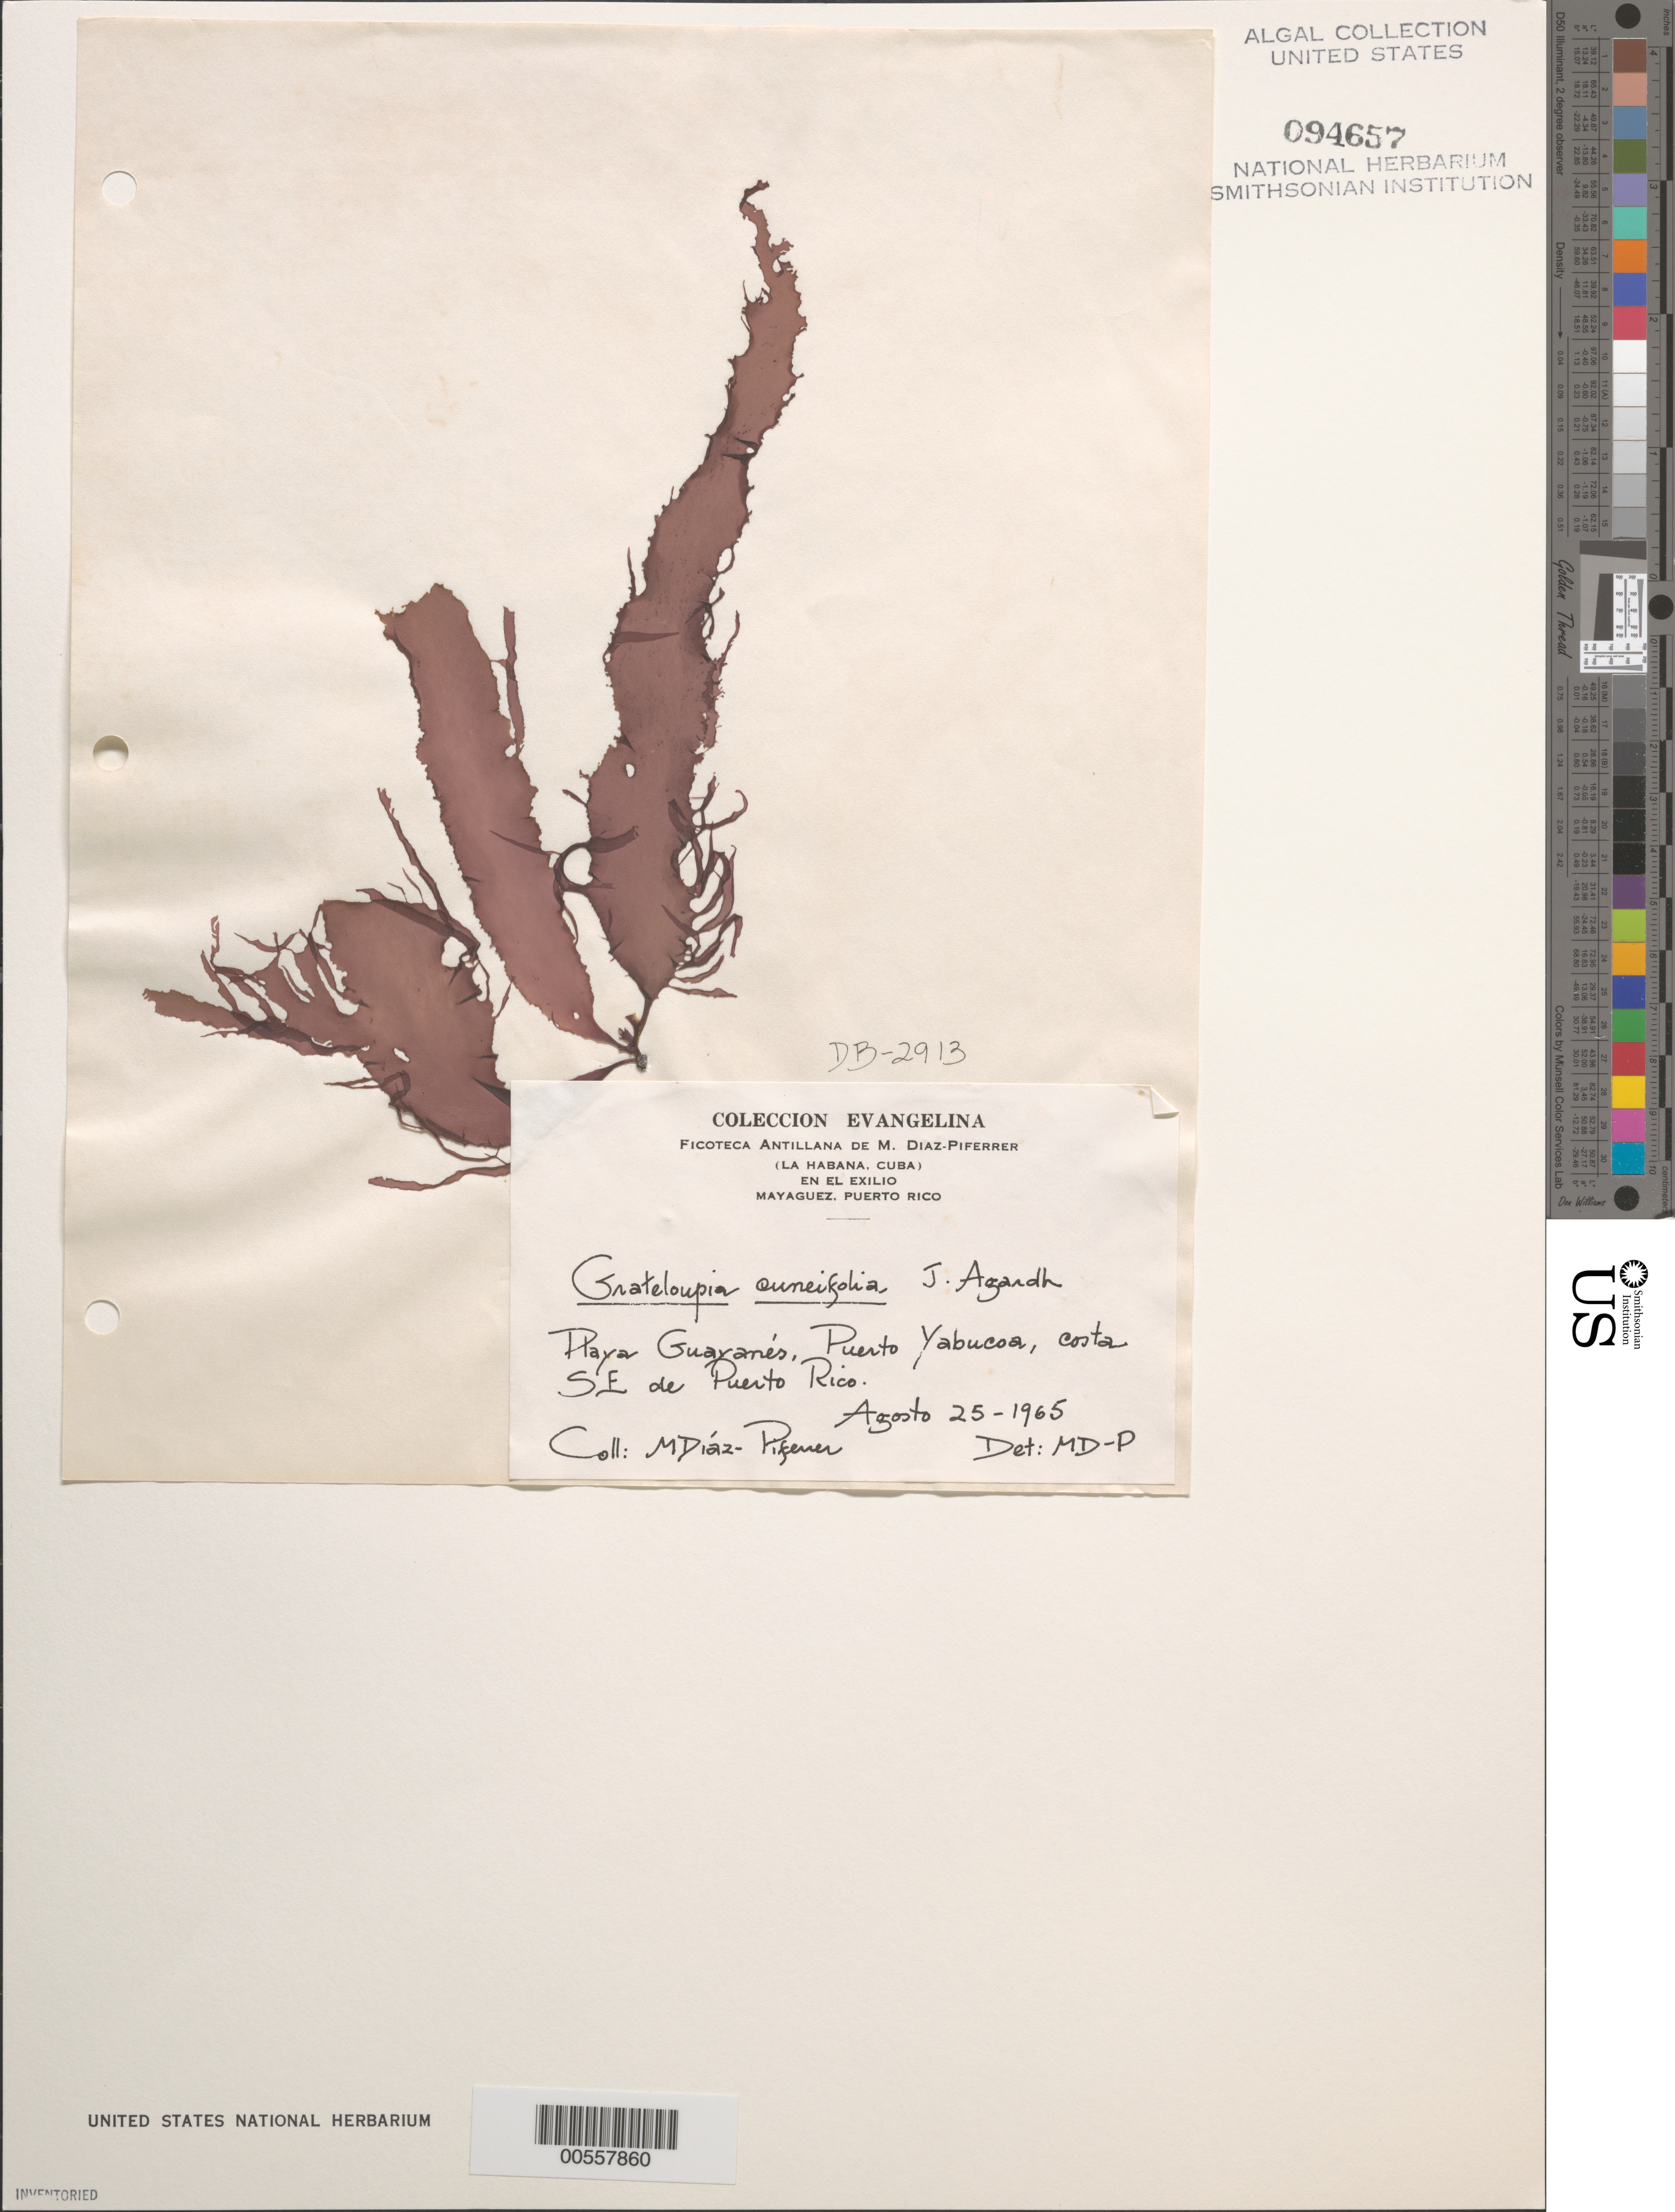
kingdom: Plantae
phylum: Rhodophyta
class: Florideophyceae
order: Halymeniales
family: Halymeniaceae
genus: Grateloupia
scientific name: Grateloupia cuneifolia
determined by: Diaz-Piferrer, M.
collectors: M. Diaz-Piferrer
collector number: Db-2913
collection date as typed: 25 Aug 1965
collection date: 1965-08-25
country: Puerto Rico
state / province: Yabucoa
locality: Puerto yabucoa, playa guayanes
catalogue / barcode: US 94657